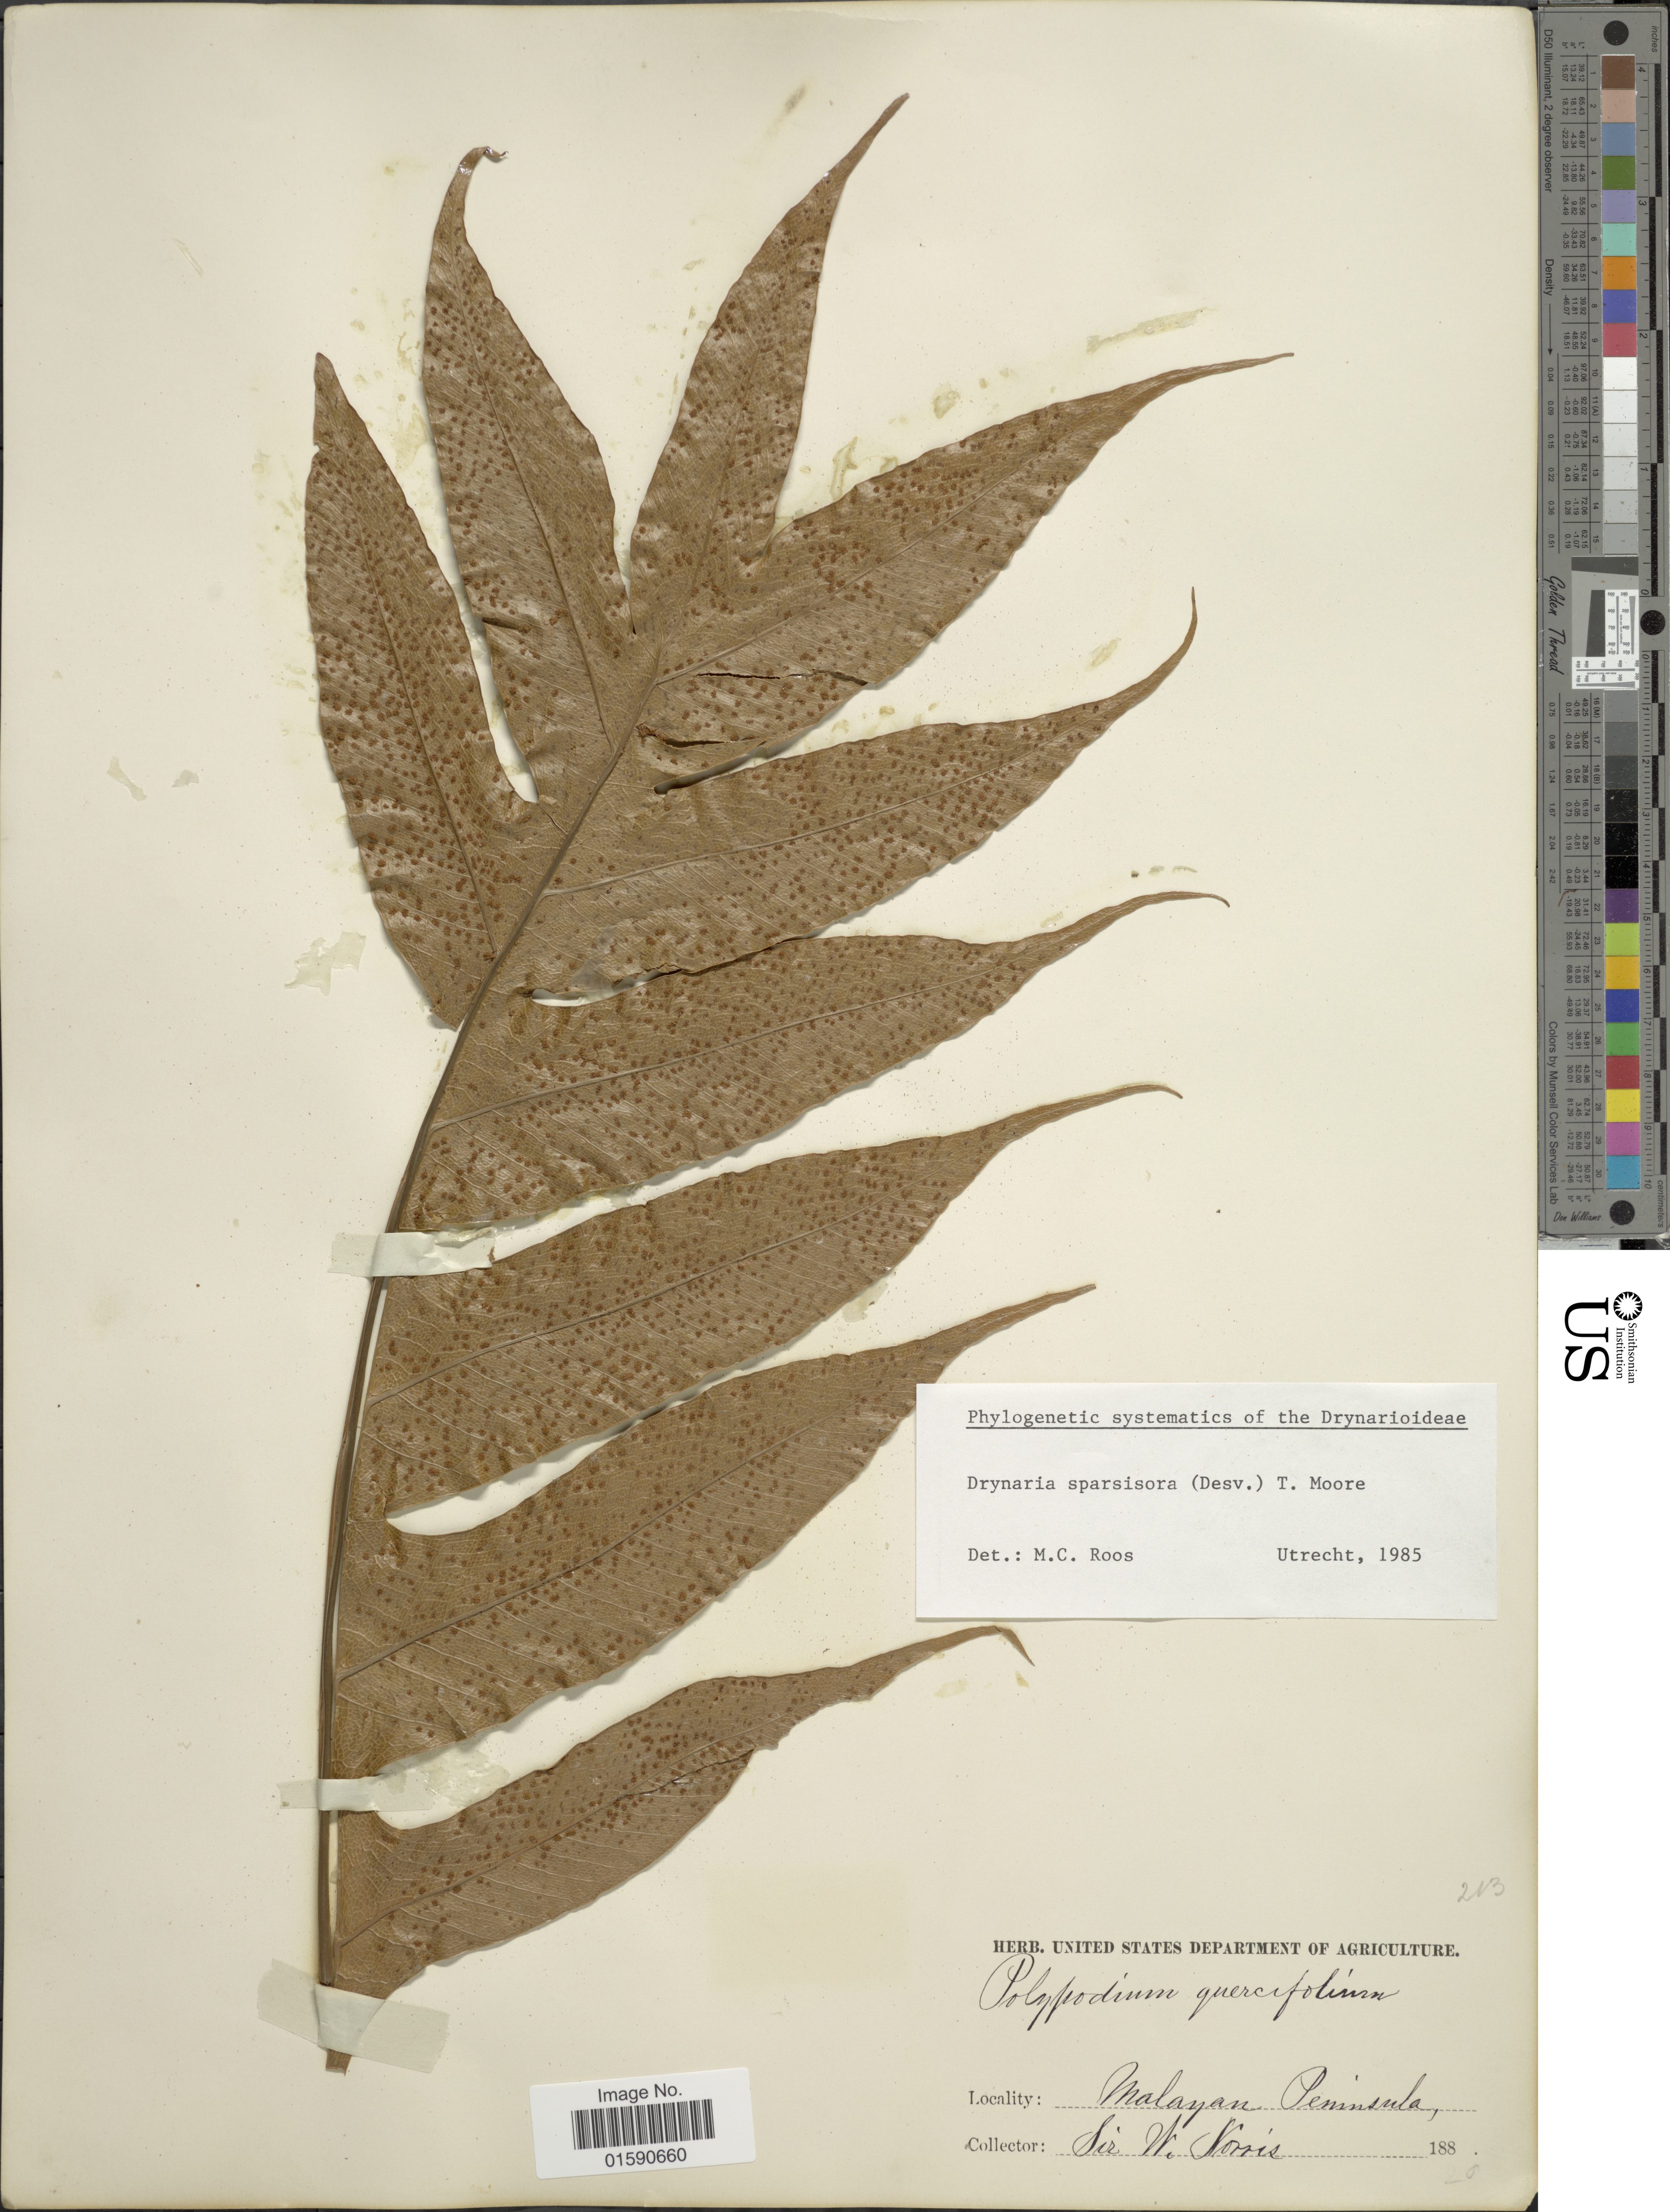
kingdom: Plantae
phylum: Tracheophyta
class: Polypodiopsida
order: Polypodiales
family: Polypodiaceae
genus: Drynaria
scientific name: Drynaria sparsisora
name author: (Desu.) T. Moore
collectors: W. Norris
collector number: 213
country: Malaysia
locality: Malayan, Peninsula